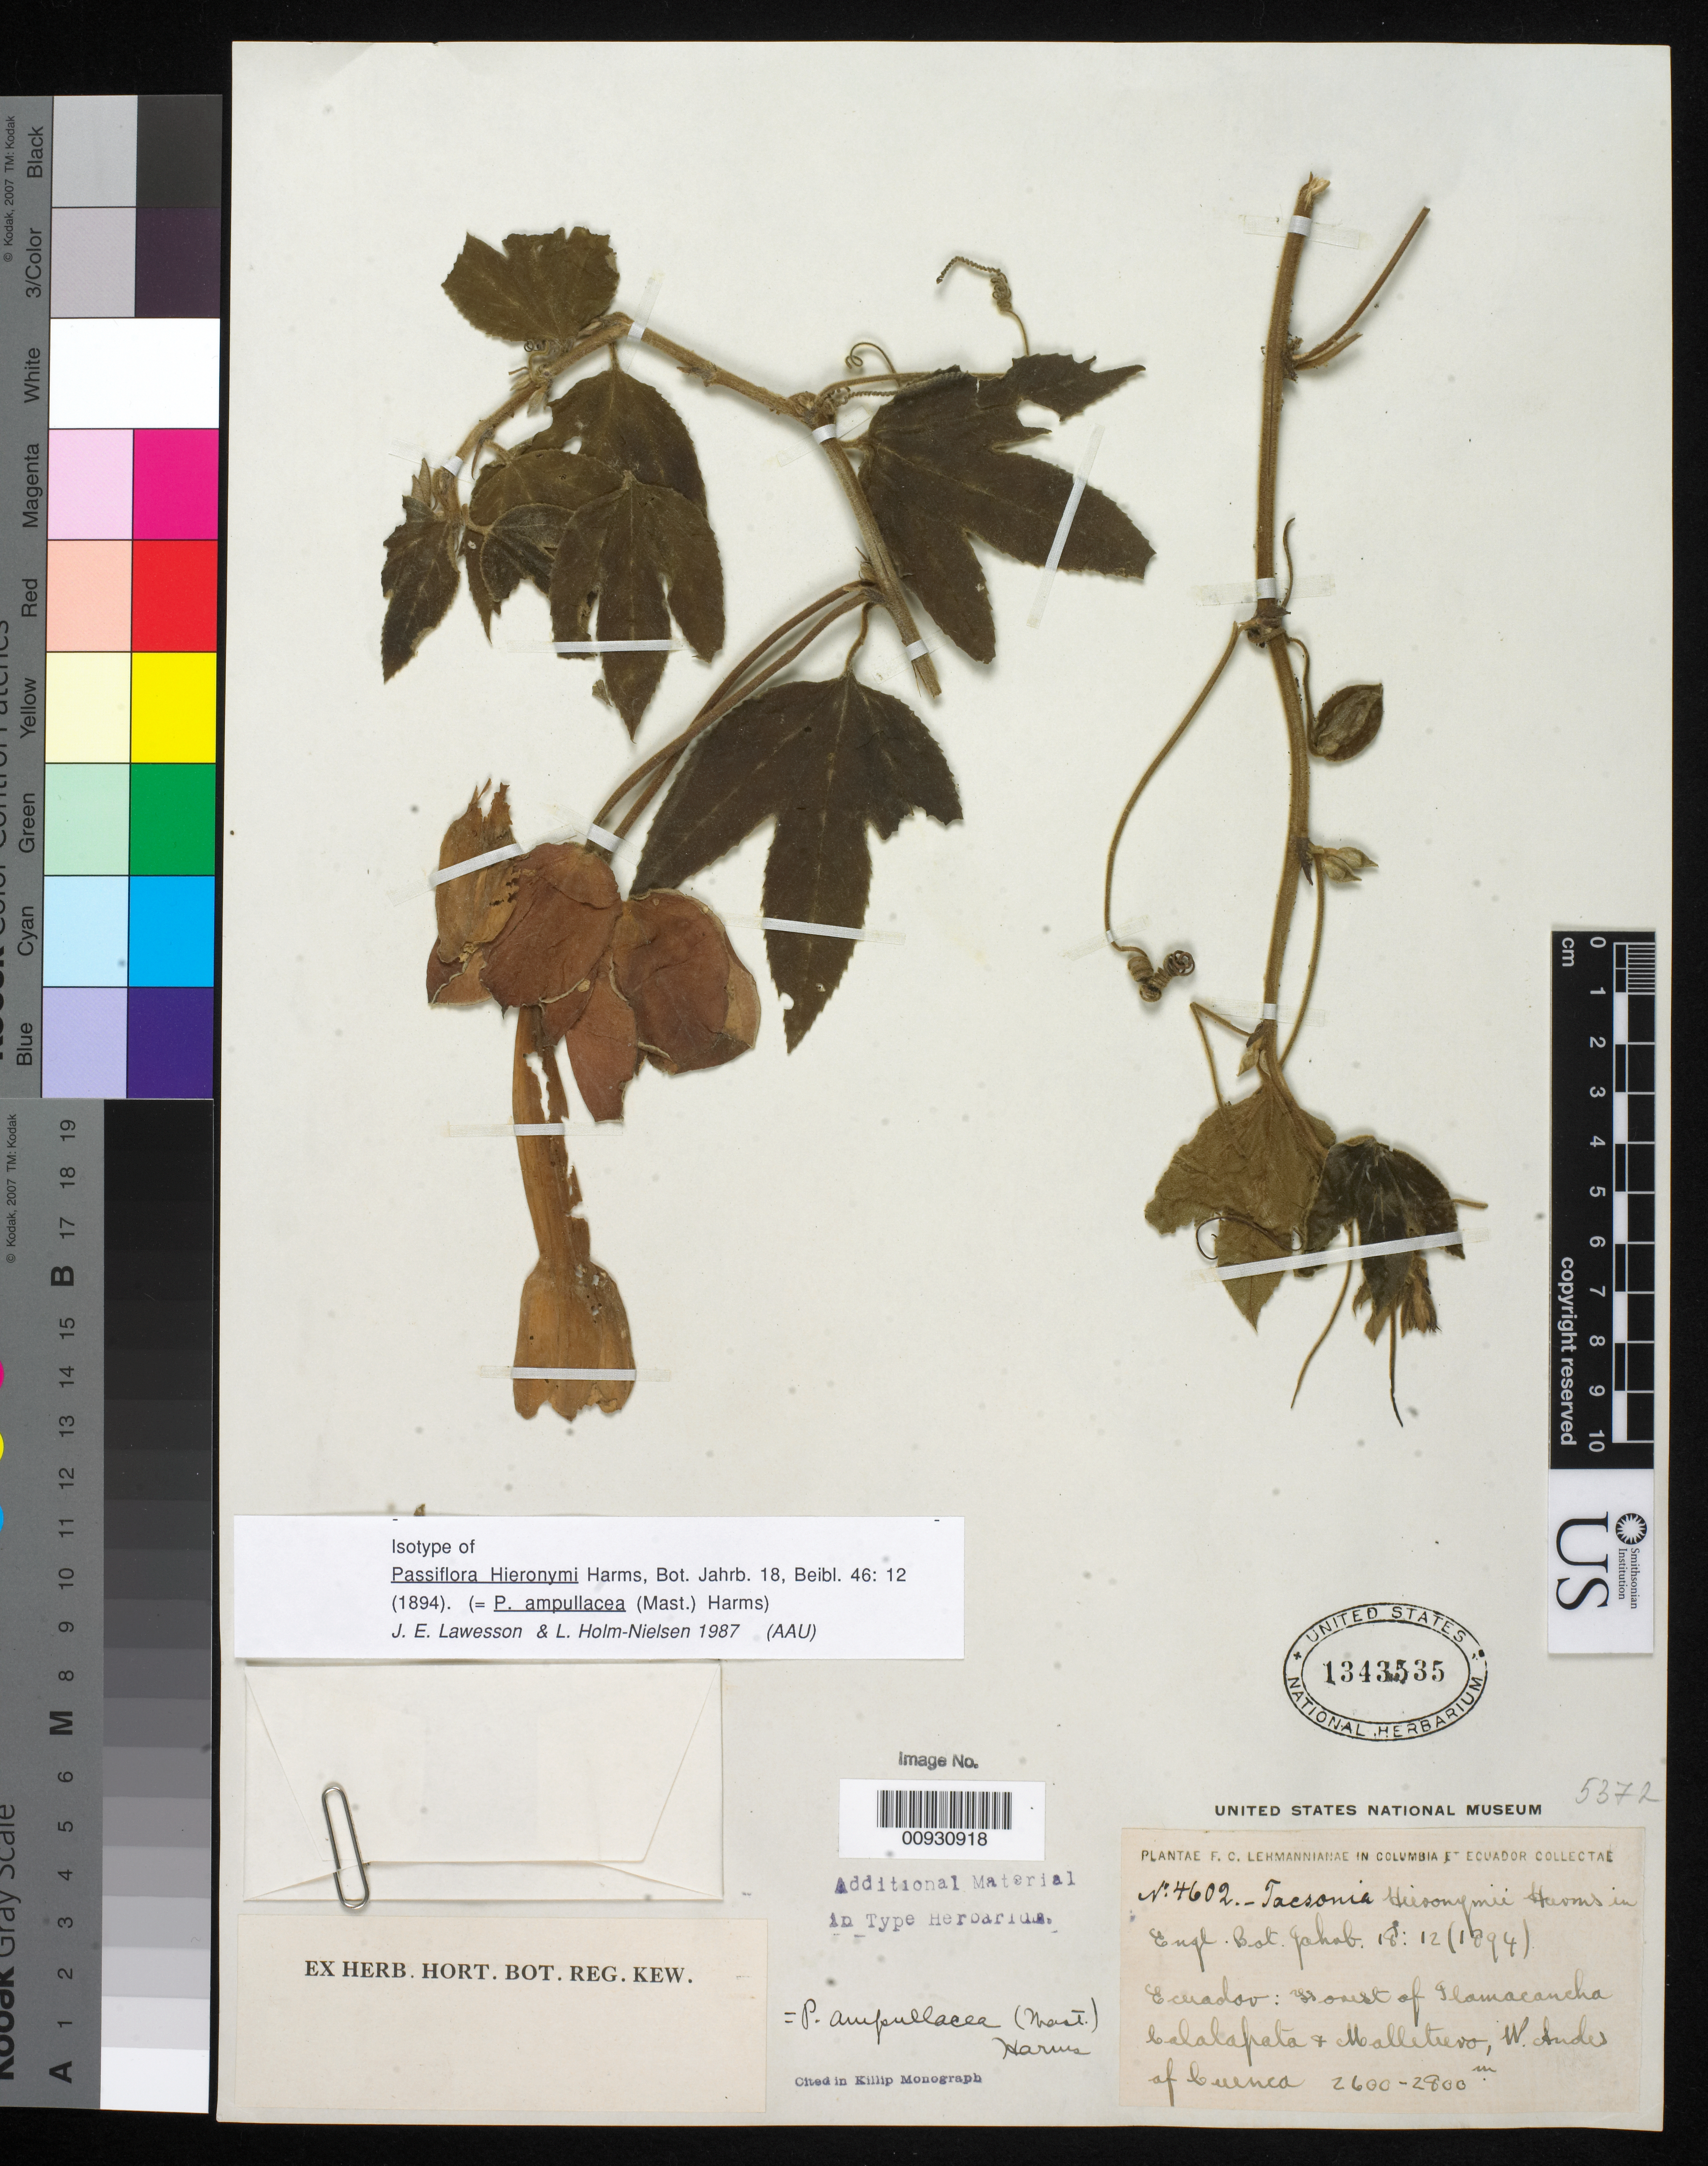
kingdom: Plantae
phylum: Tracheophyta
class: Magnoliopsida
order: Malpighiales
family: Passifloraceae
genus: Passiflora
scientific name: Passiflora hieronymi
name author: Harms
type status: Isotype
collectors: F. C. Lehmann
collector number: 4602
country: Ecuador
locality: Molleturo, W. Andes.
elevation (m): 2600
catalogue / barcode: US 1343535